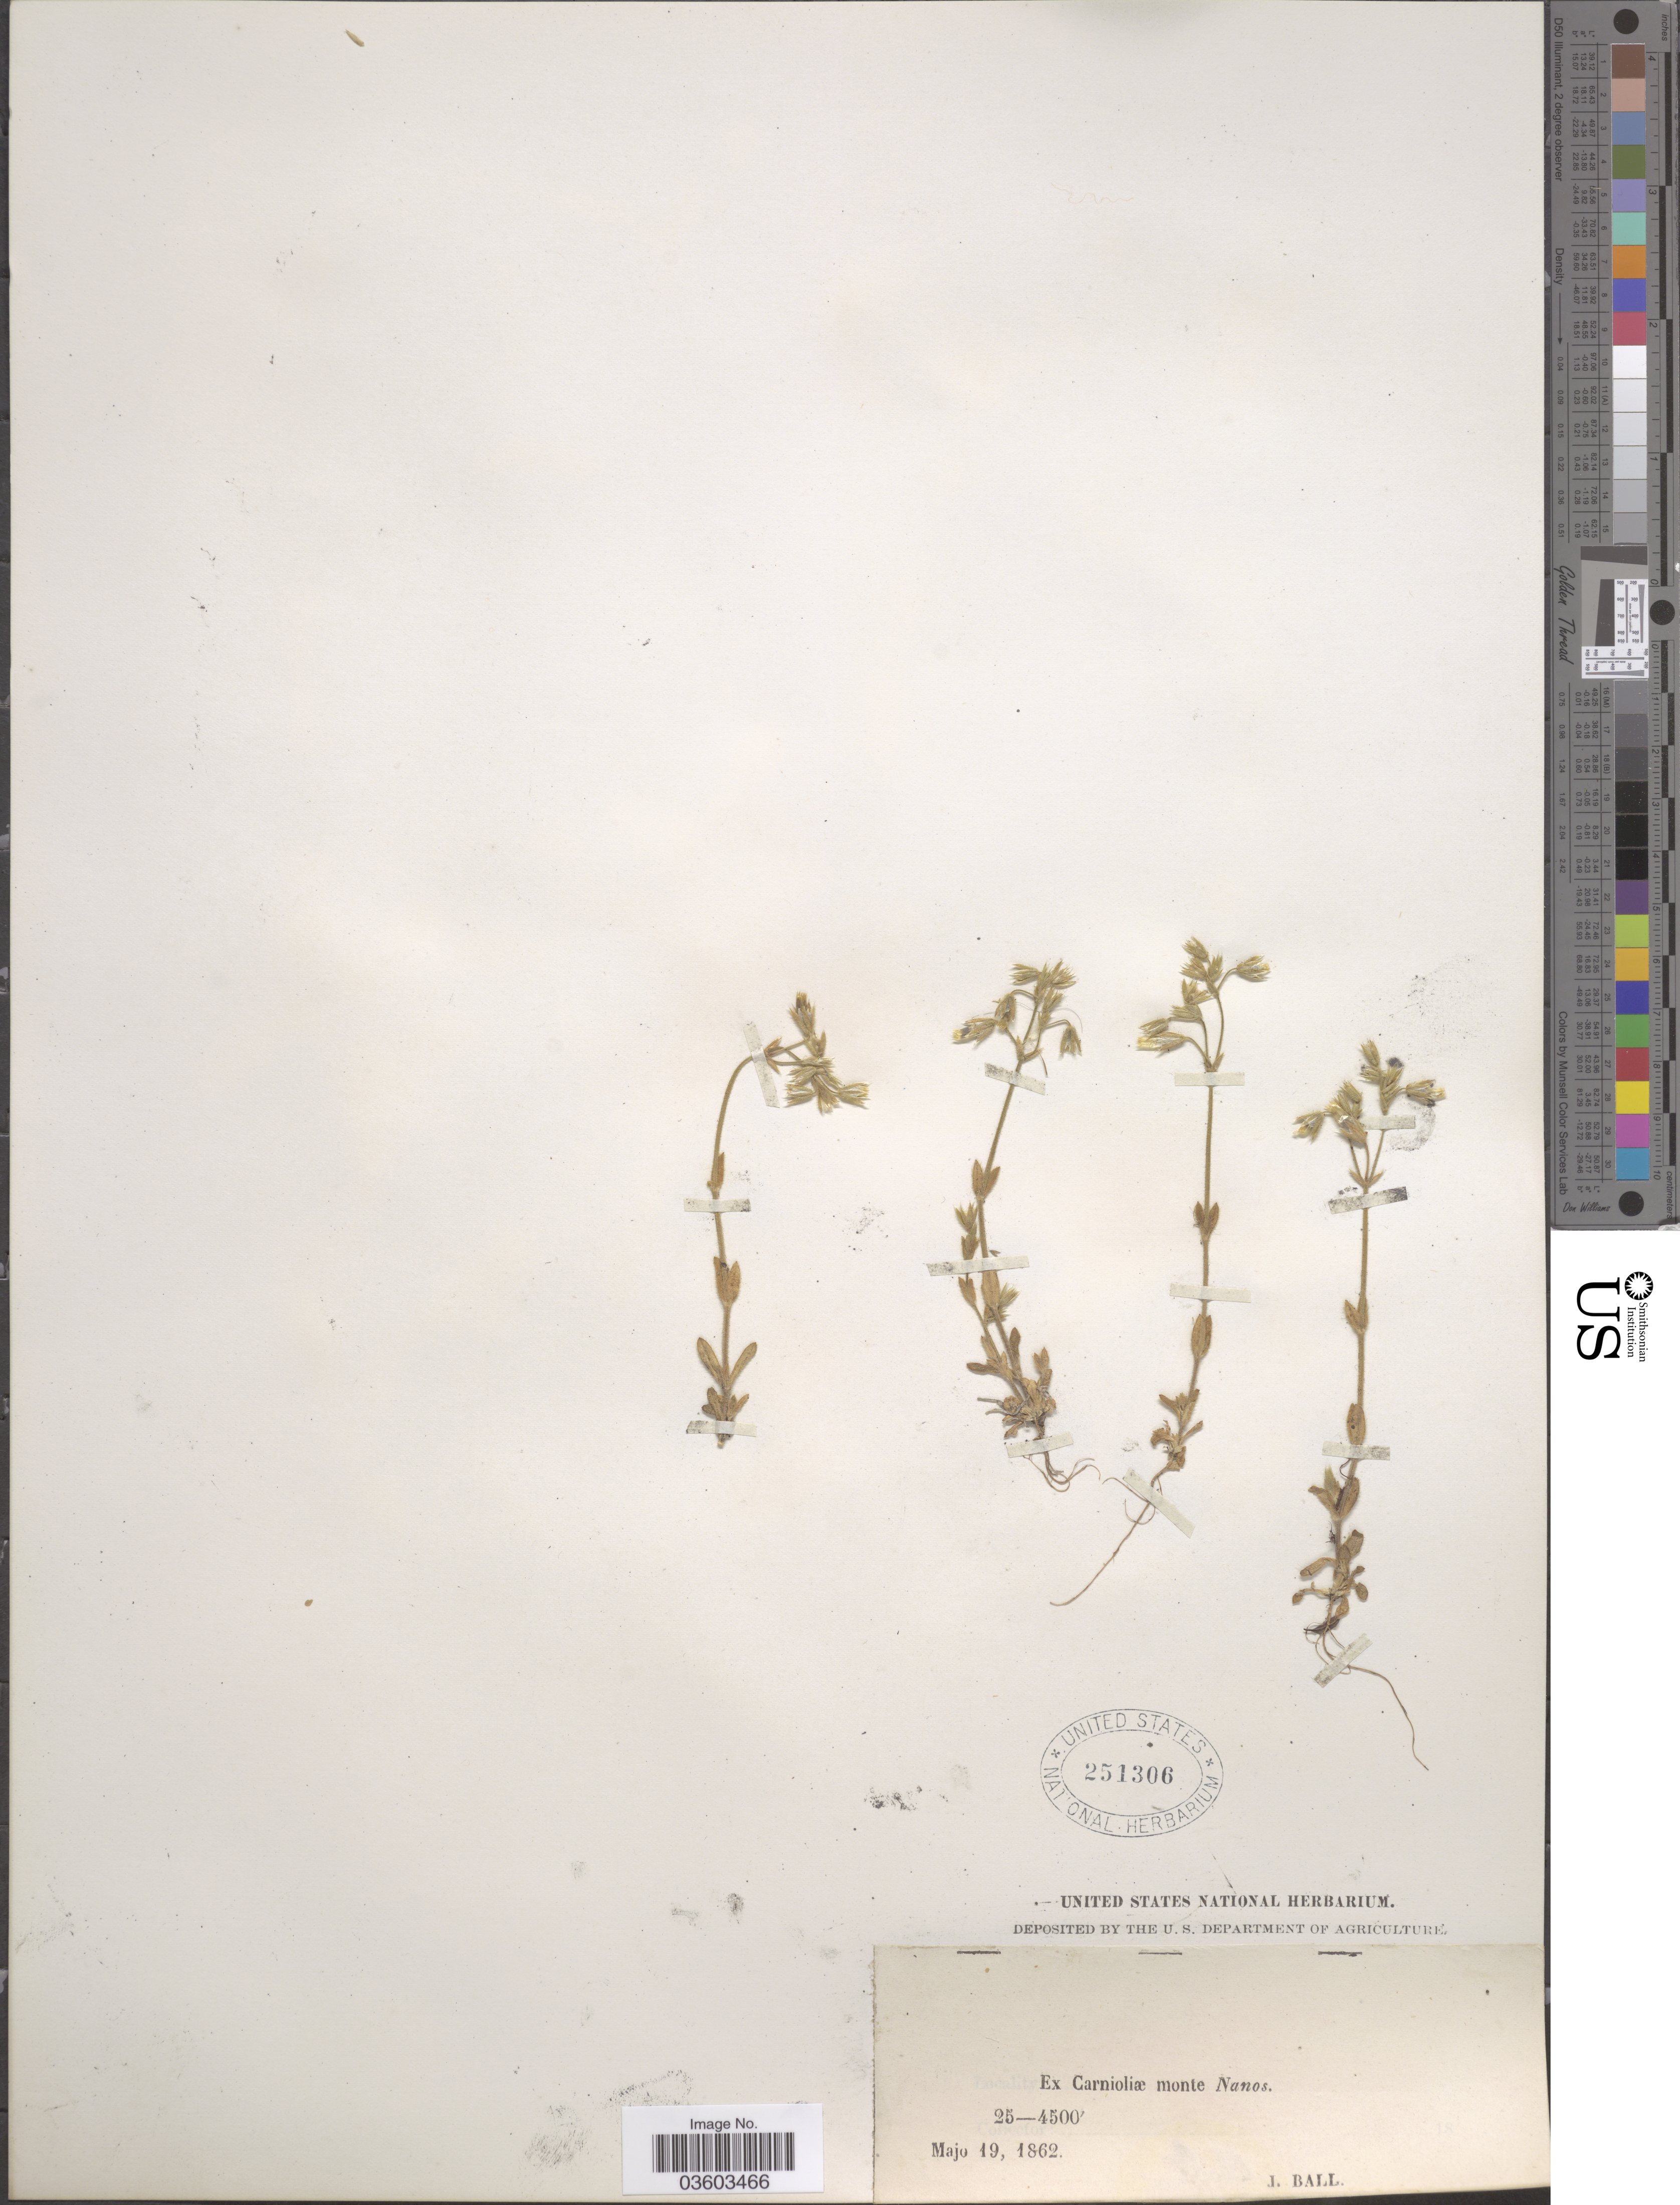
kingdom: Plantae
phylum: Tracheophyta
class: Magnoliopsida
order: Caryophyllales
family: Caryophyllaceae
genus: Cerastium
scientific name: Cerastium sp.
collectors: J. Ball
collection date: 1862-05-19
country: Slovenia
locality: Ex Carnioliæ monte Nanos.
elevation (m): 762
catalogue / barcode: US 251306